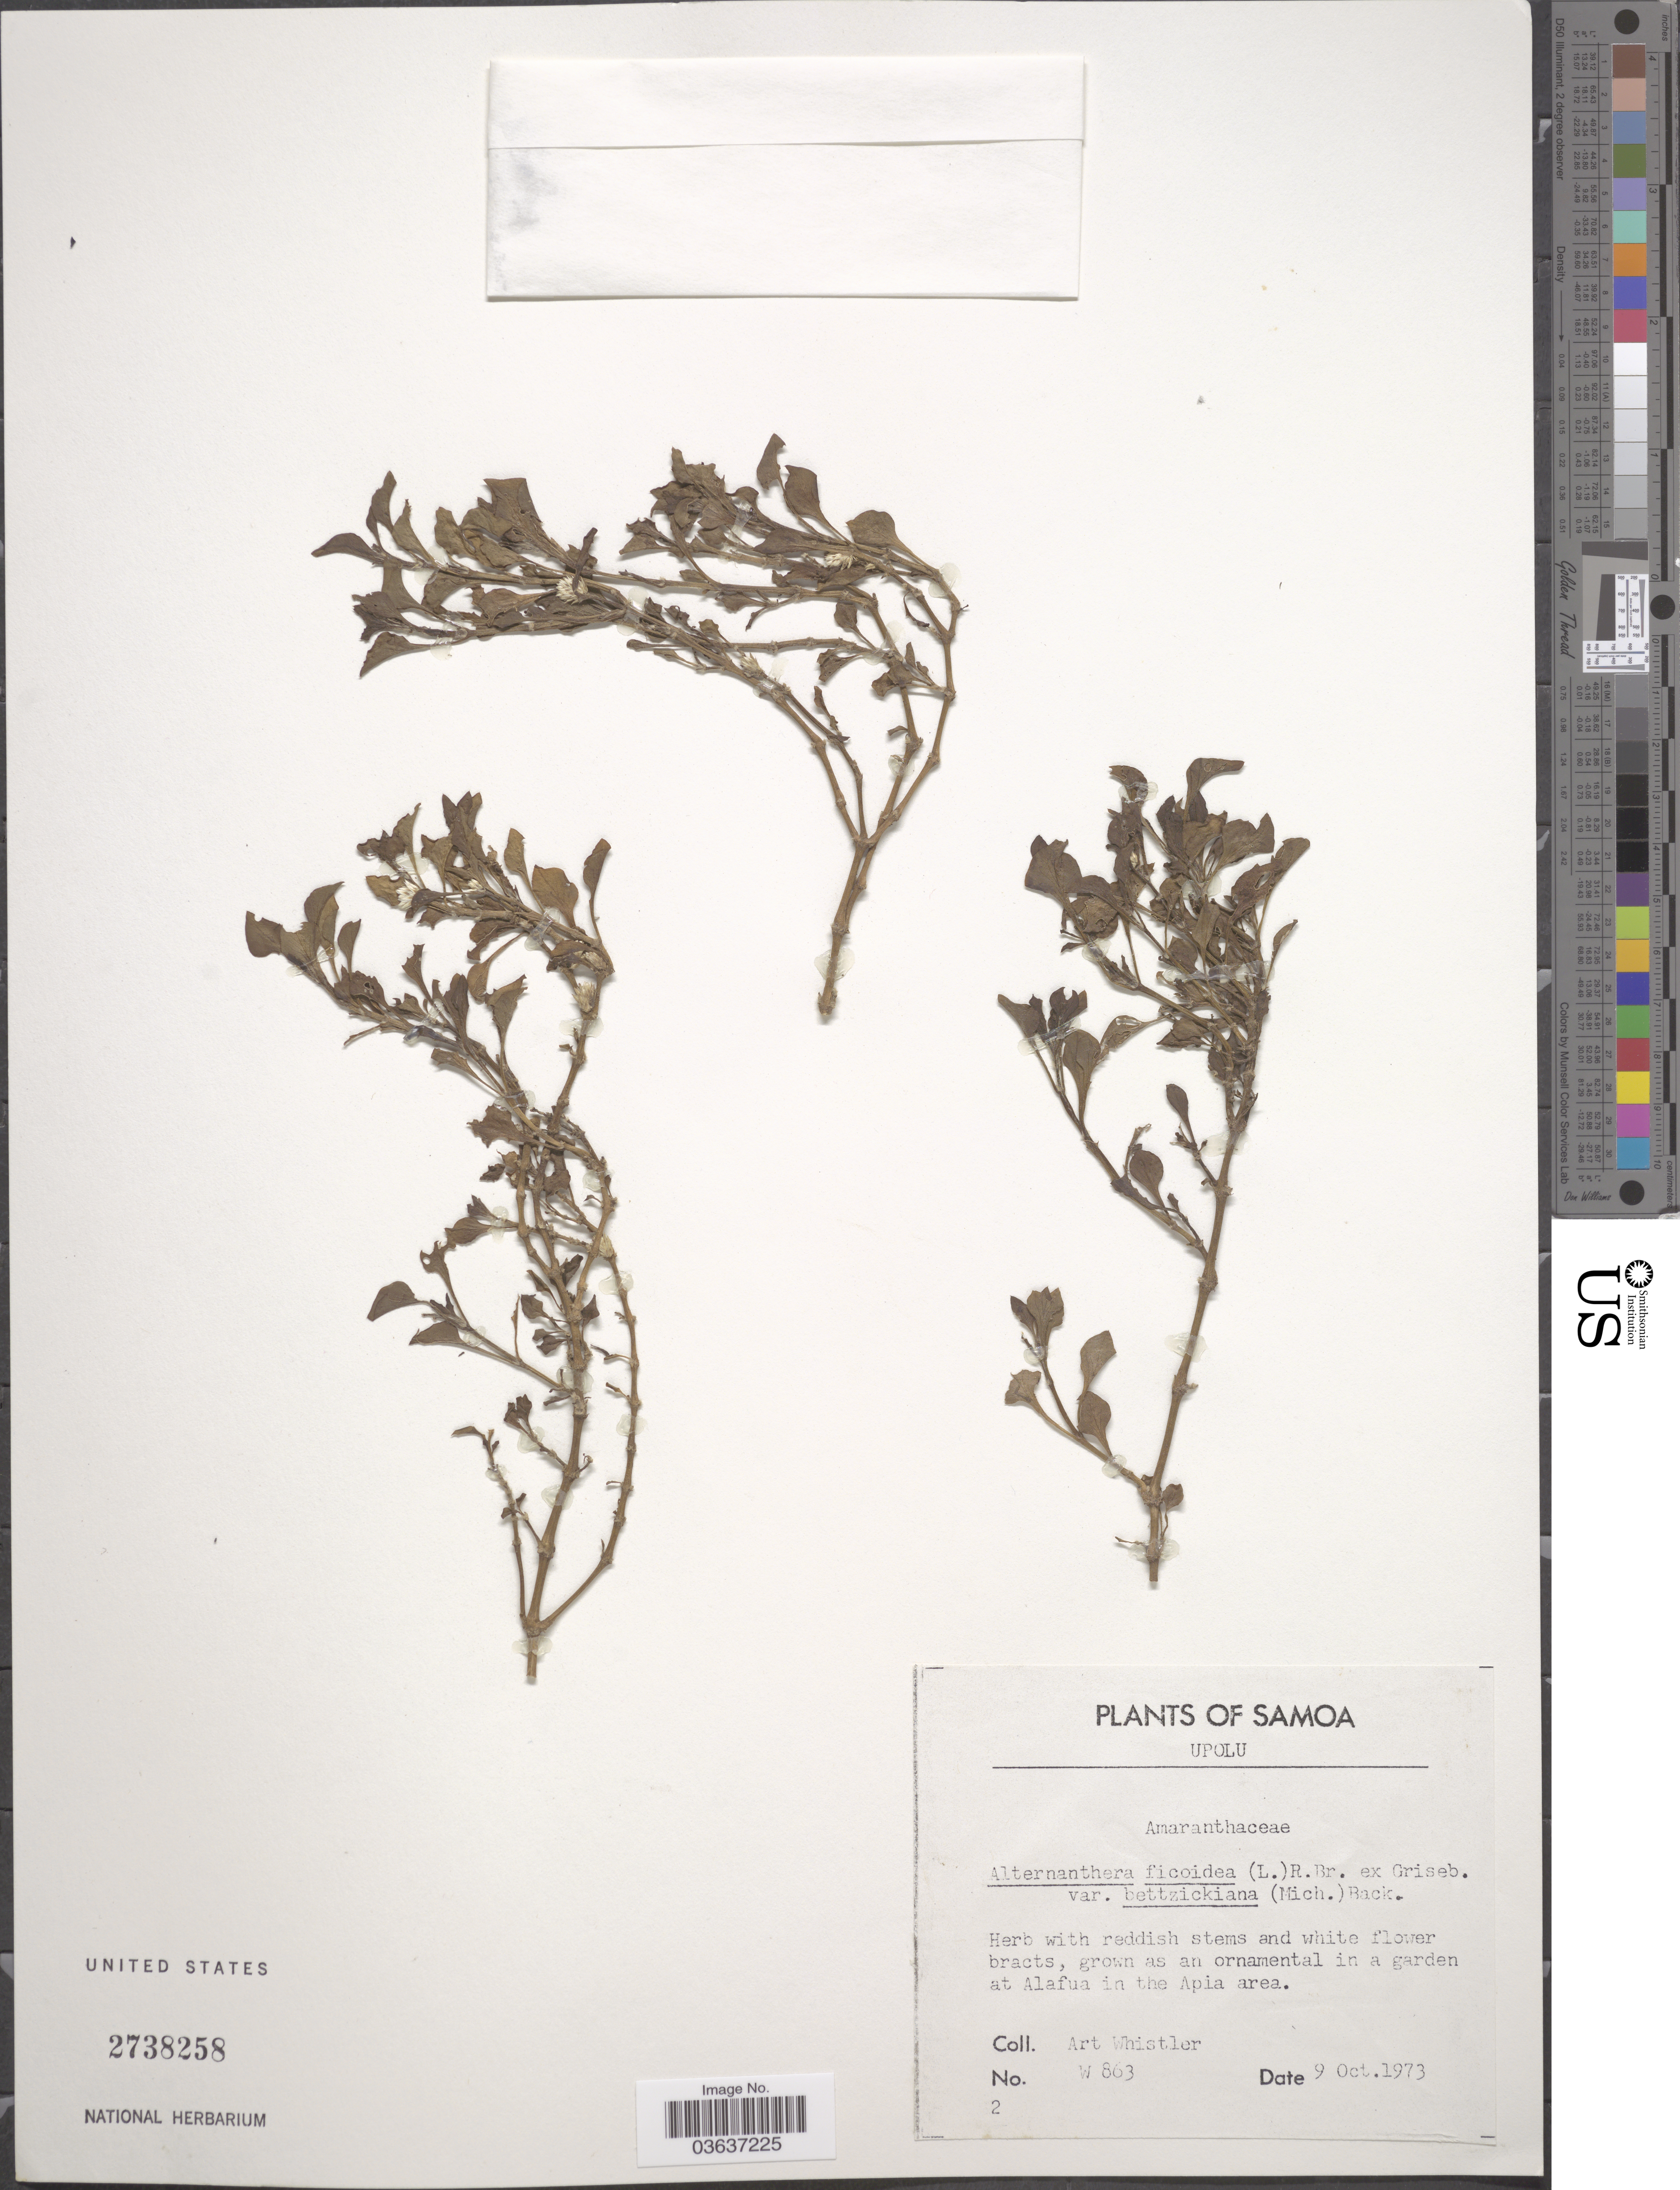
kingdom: Plantae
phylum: Tracheophyta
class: Magnoliopsida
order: Caryophyllales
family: Amaranthaceae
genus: Alternanthera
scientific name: Alternanthera bettzickiana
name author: (Regel) G. Nicholson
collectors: A. Whistler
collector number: W863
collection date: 1973-10-09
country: Samoa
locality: Samoa. Upolu. In a garden at Alafua in the Apia area.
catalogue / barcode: US 2738258